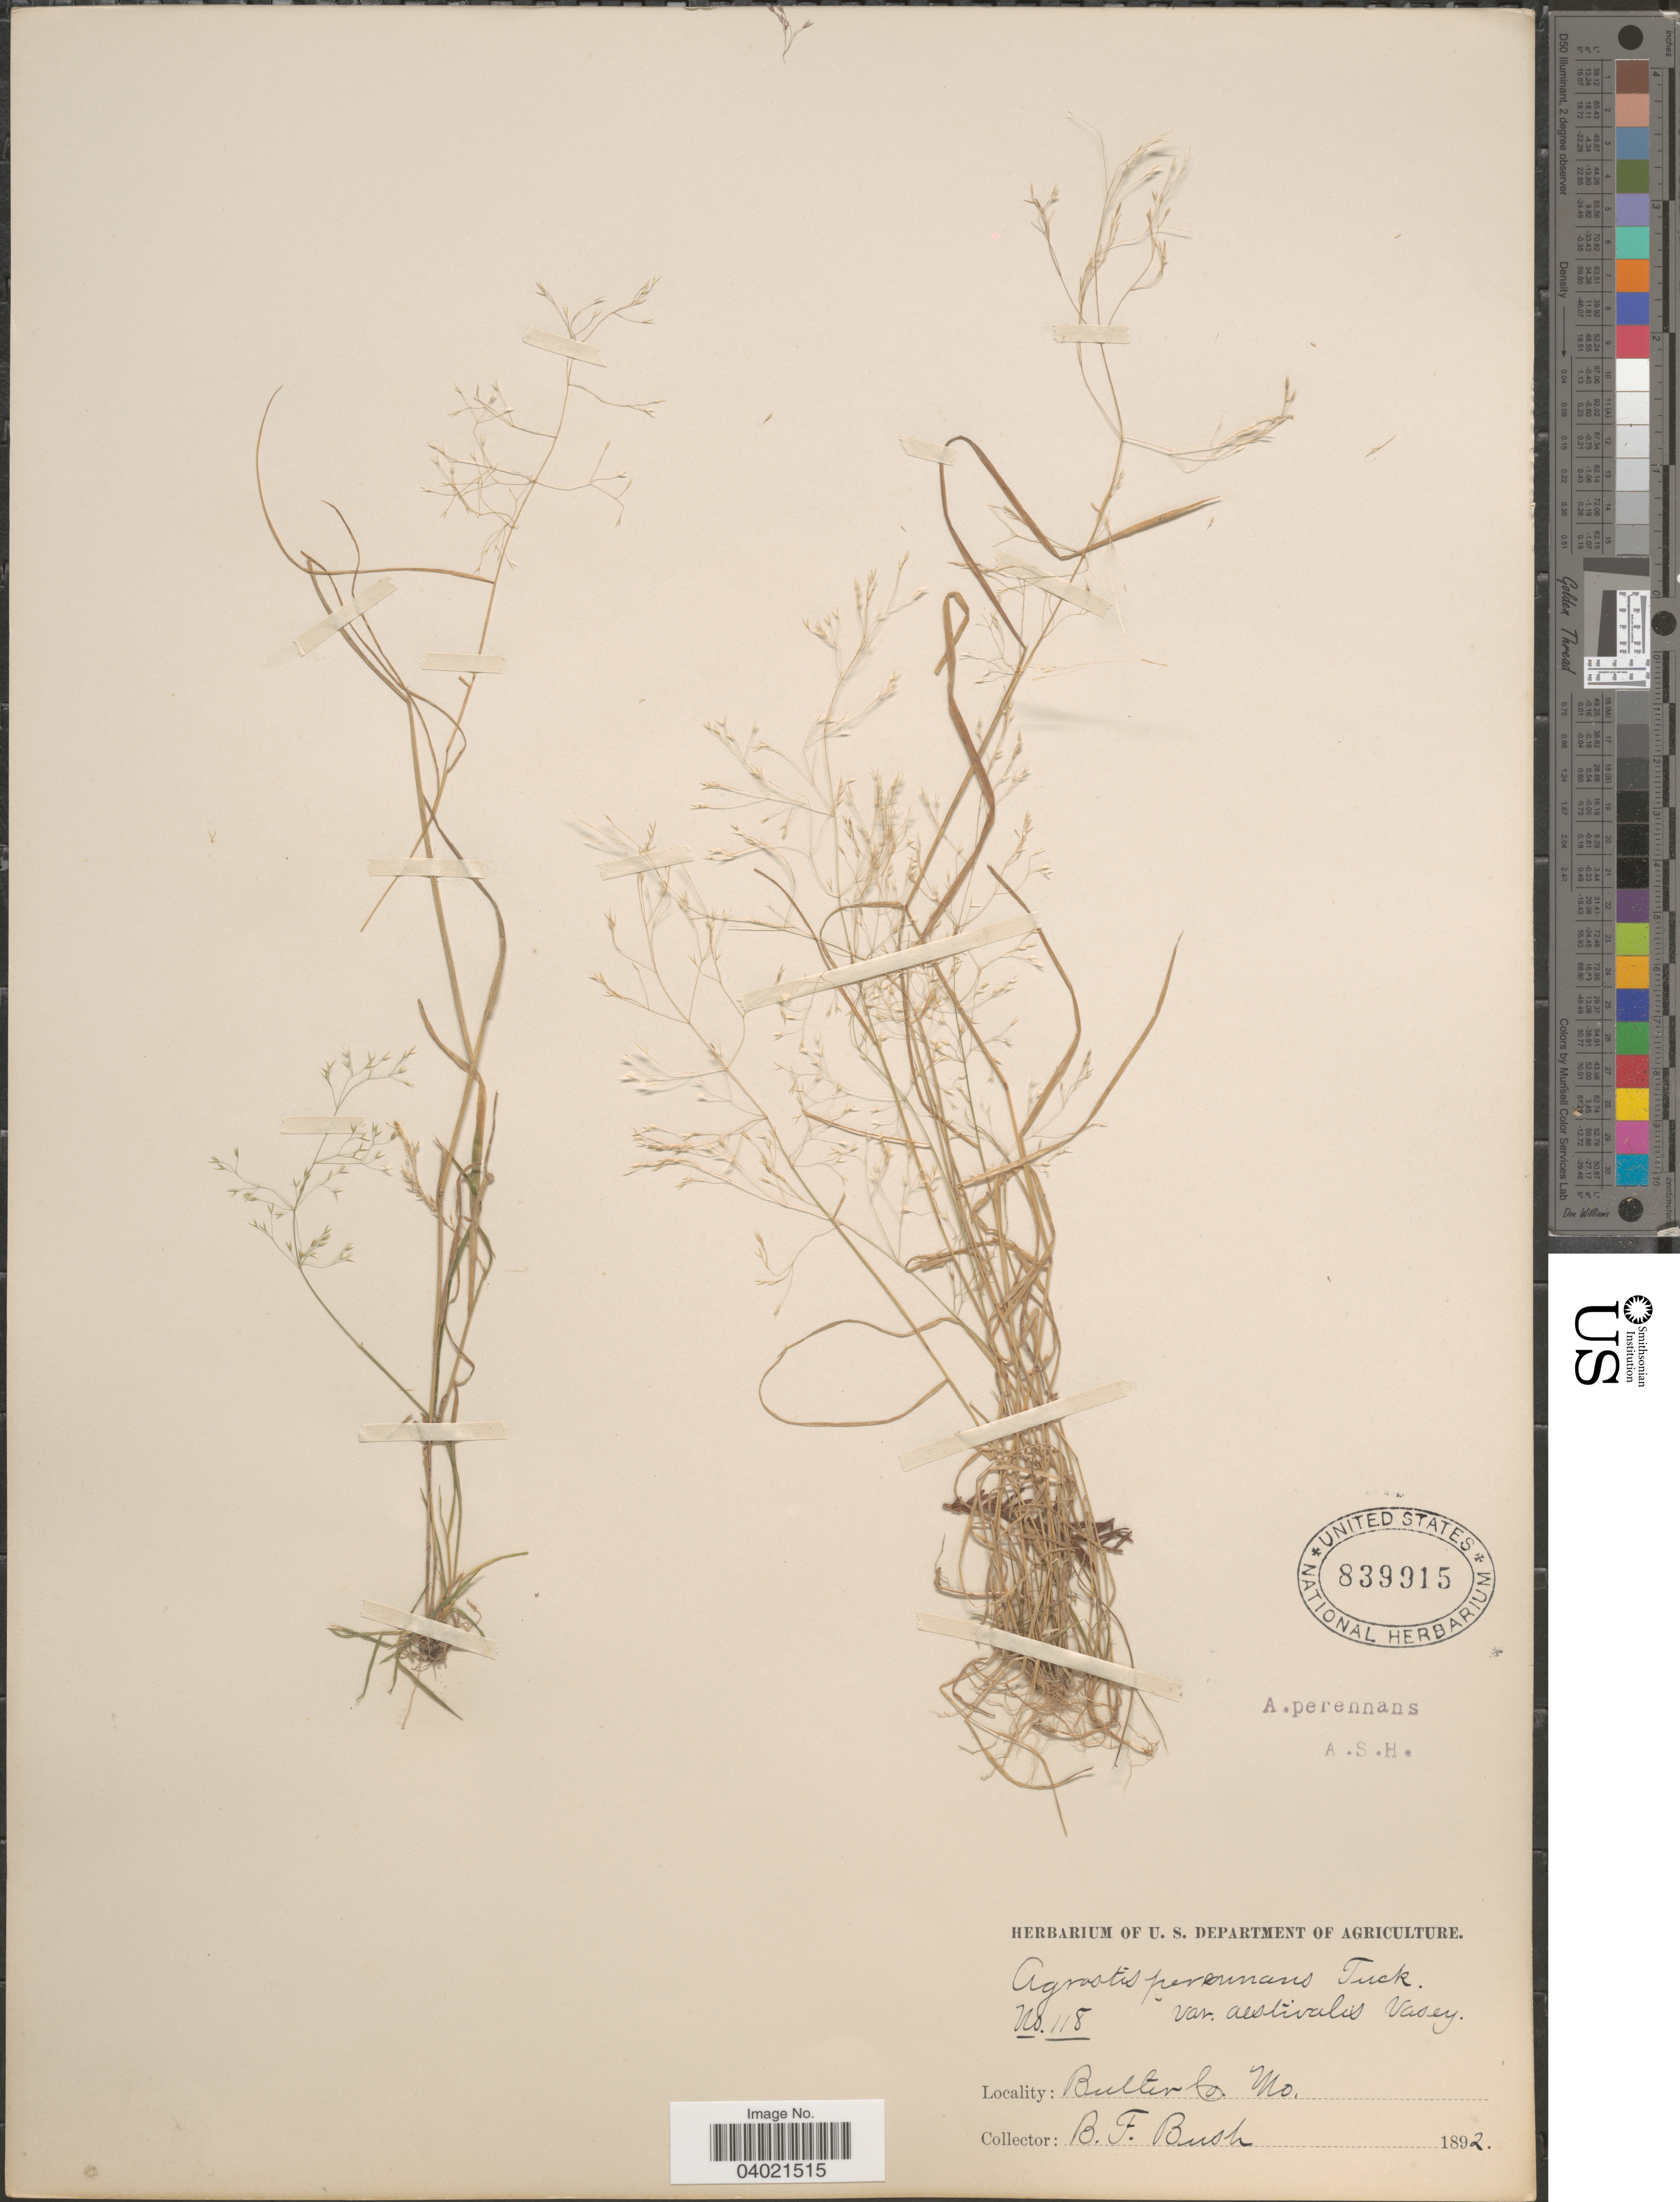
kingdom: Plantae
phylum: Tracheophyta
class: Liliopsida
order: Poales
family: Poaceae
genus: Agrostis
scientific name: Agrostis perennans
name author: (Walter) Tuck.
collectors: B. F. Bush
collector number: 118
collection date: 1892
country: United States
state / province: Missouri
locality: Butler Co.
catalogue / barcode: US 839915